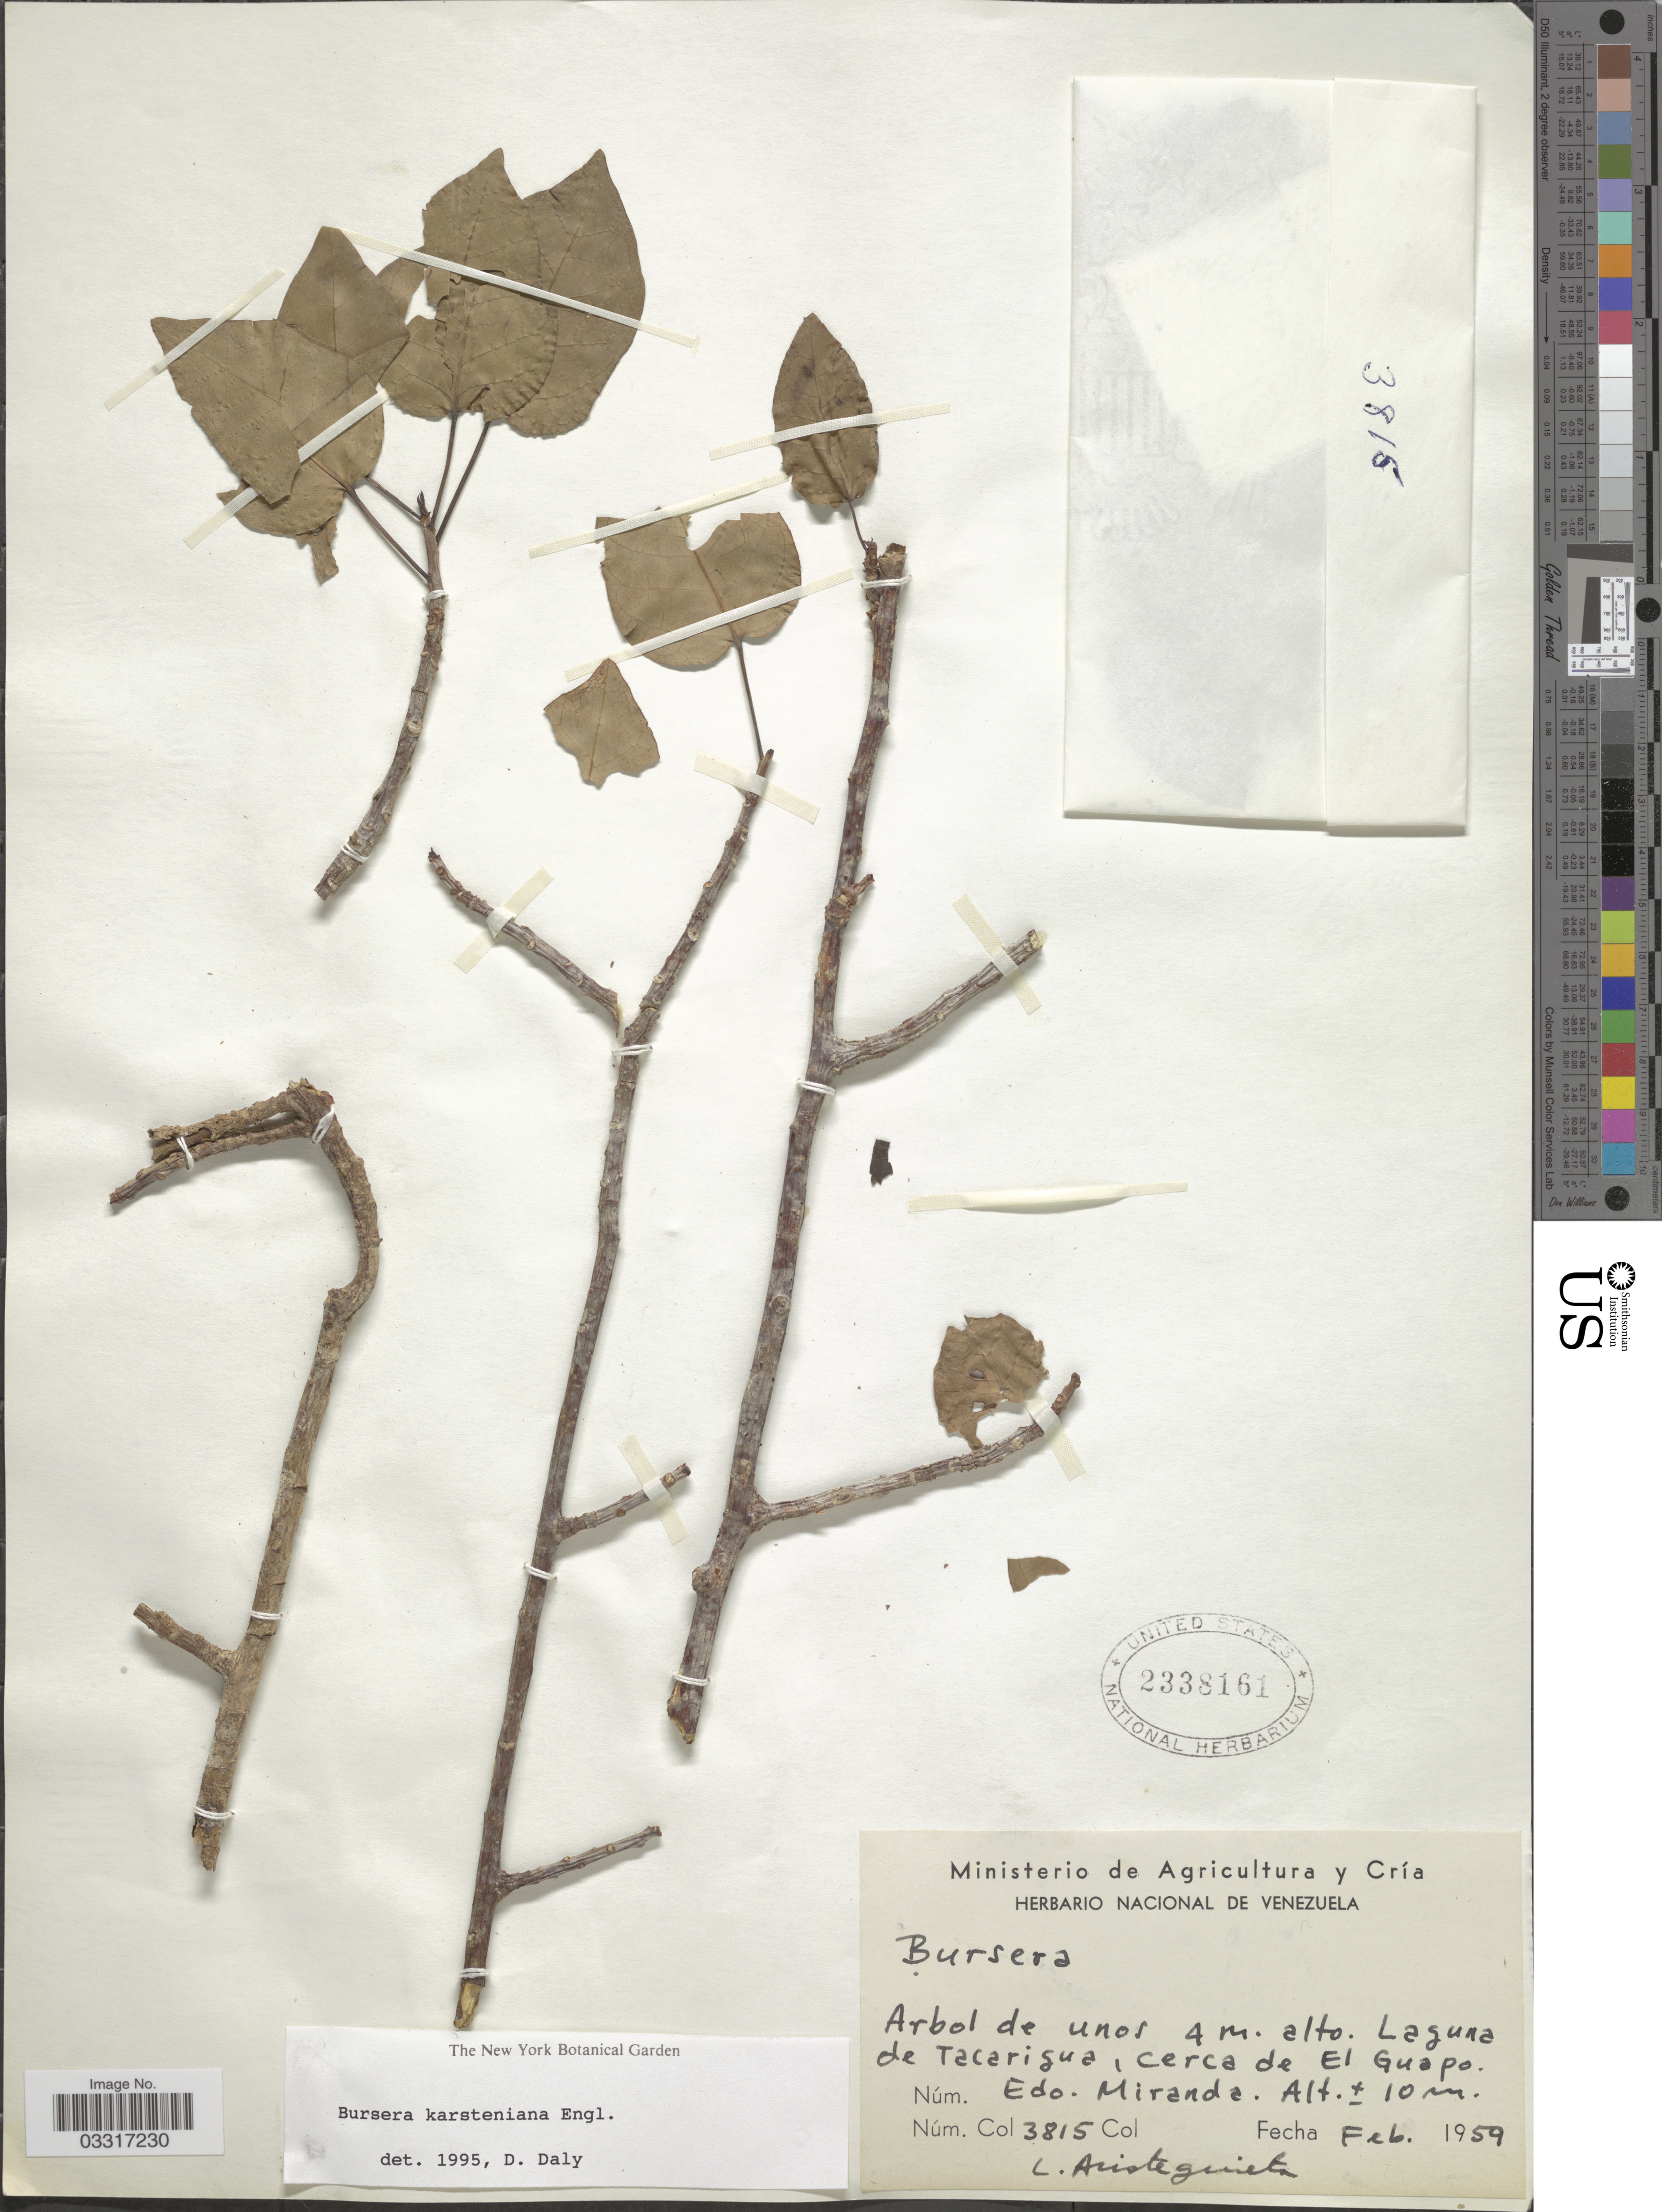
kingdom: Plantae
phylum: Tracheophyta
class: Magnoliopsida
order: Sapindales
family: Burseraceae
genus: Bursera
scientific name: Bursera karsteniana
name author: Engl.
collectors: L. Aristeguieta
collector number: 3815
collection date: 1959-02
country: Venezuela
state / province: Miranda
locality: Laguna de Tacarigua, cerca de El Guapo.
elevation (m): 10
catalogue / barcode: US 2338161